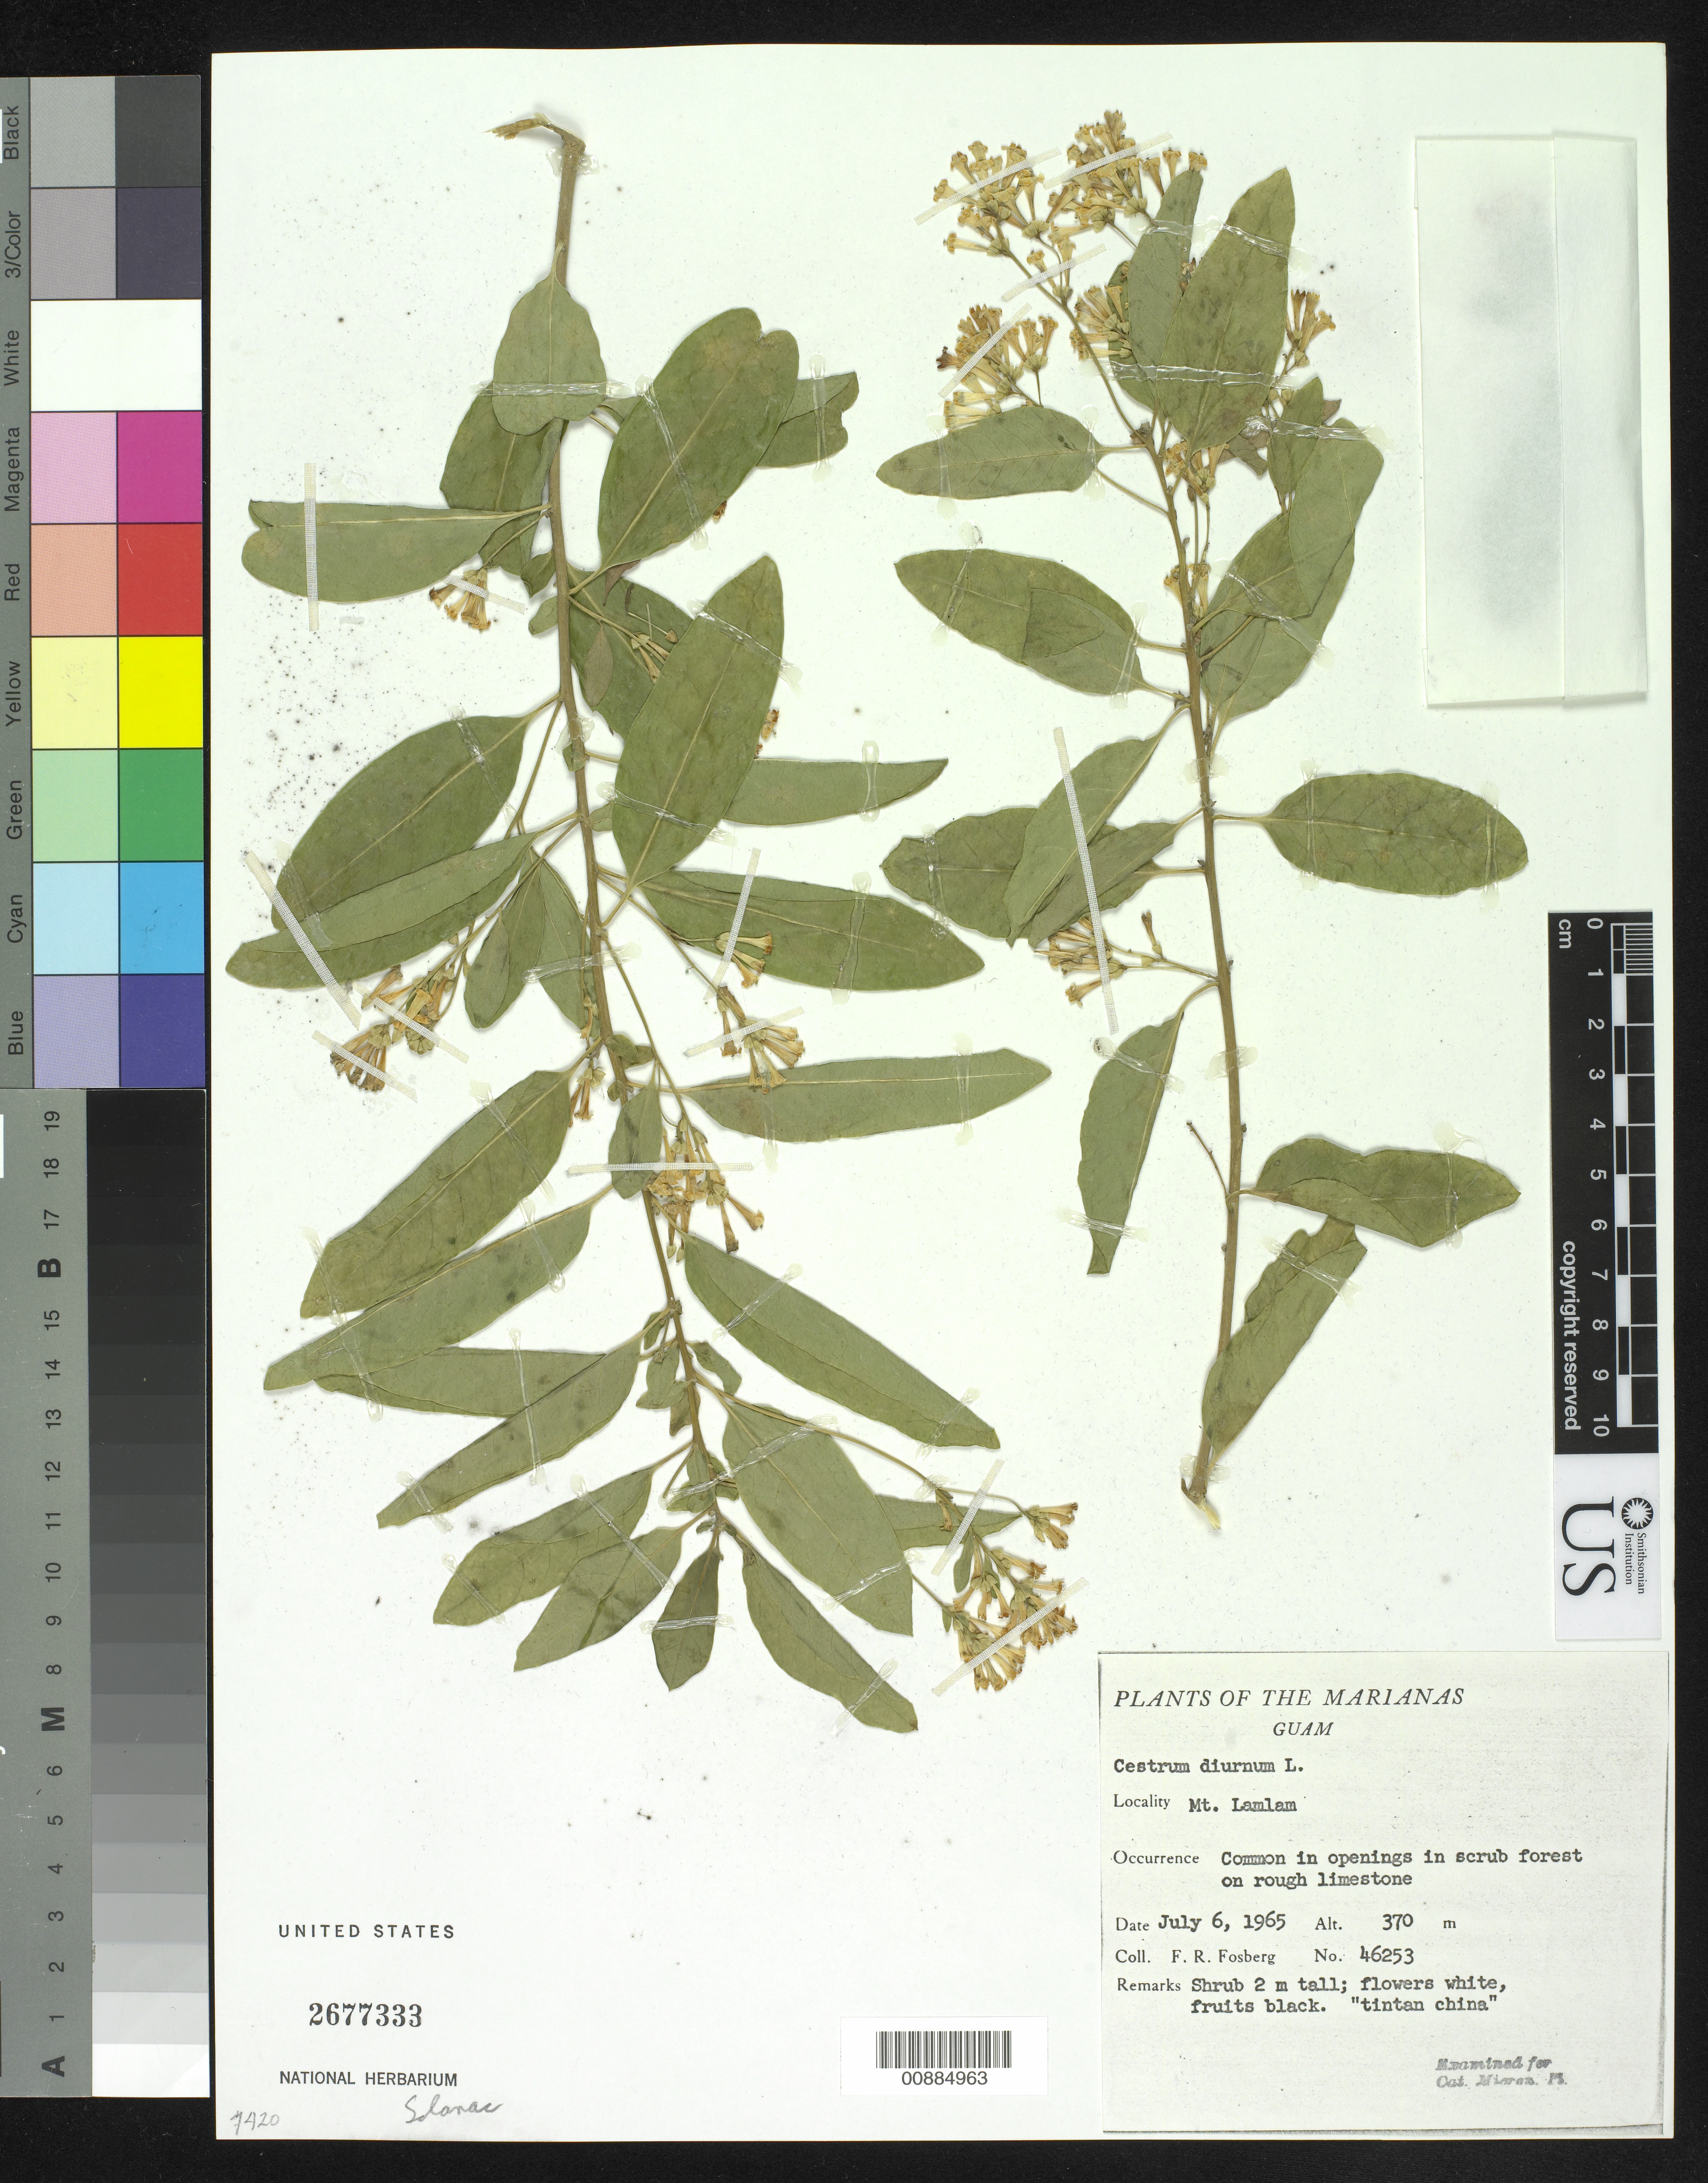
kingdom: Plantae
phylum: Tracheophyta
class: Magnoliopsida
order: Solanales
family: Solanaceae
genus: Brugmansia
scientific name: Brugmansia suaveolens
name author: (Humb. & Bonpl. ex Willd.) Brecht. & J. Presl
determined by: Lockwood, T. E.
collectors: C. A. Smith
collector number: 7199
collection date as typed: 14 Apr 1953 to 26 Apr 1953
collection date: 1953-04-14/1953-04-26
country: Fiji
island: Viti Levu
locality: Vicinity of Ndakuivuna, hills east of Wainimbuka River. Tailevu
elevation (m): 100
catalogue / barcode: US 2190167